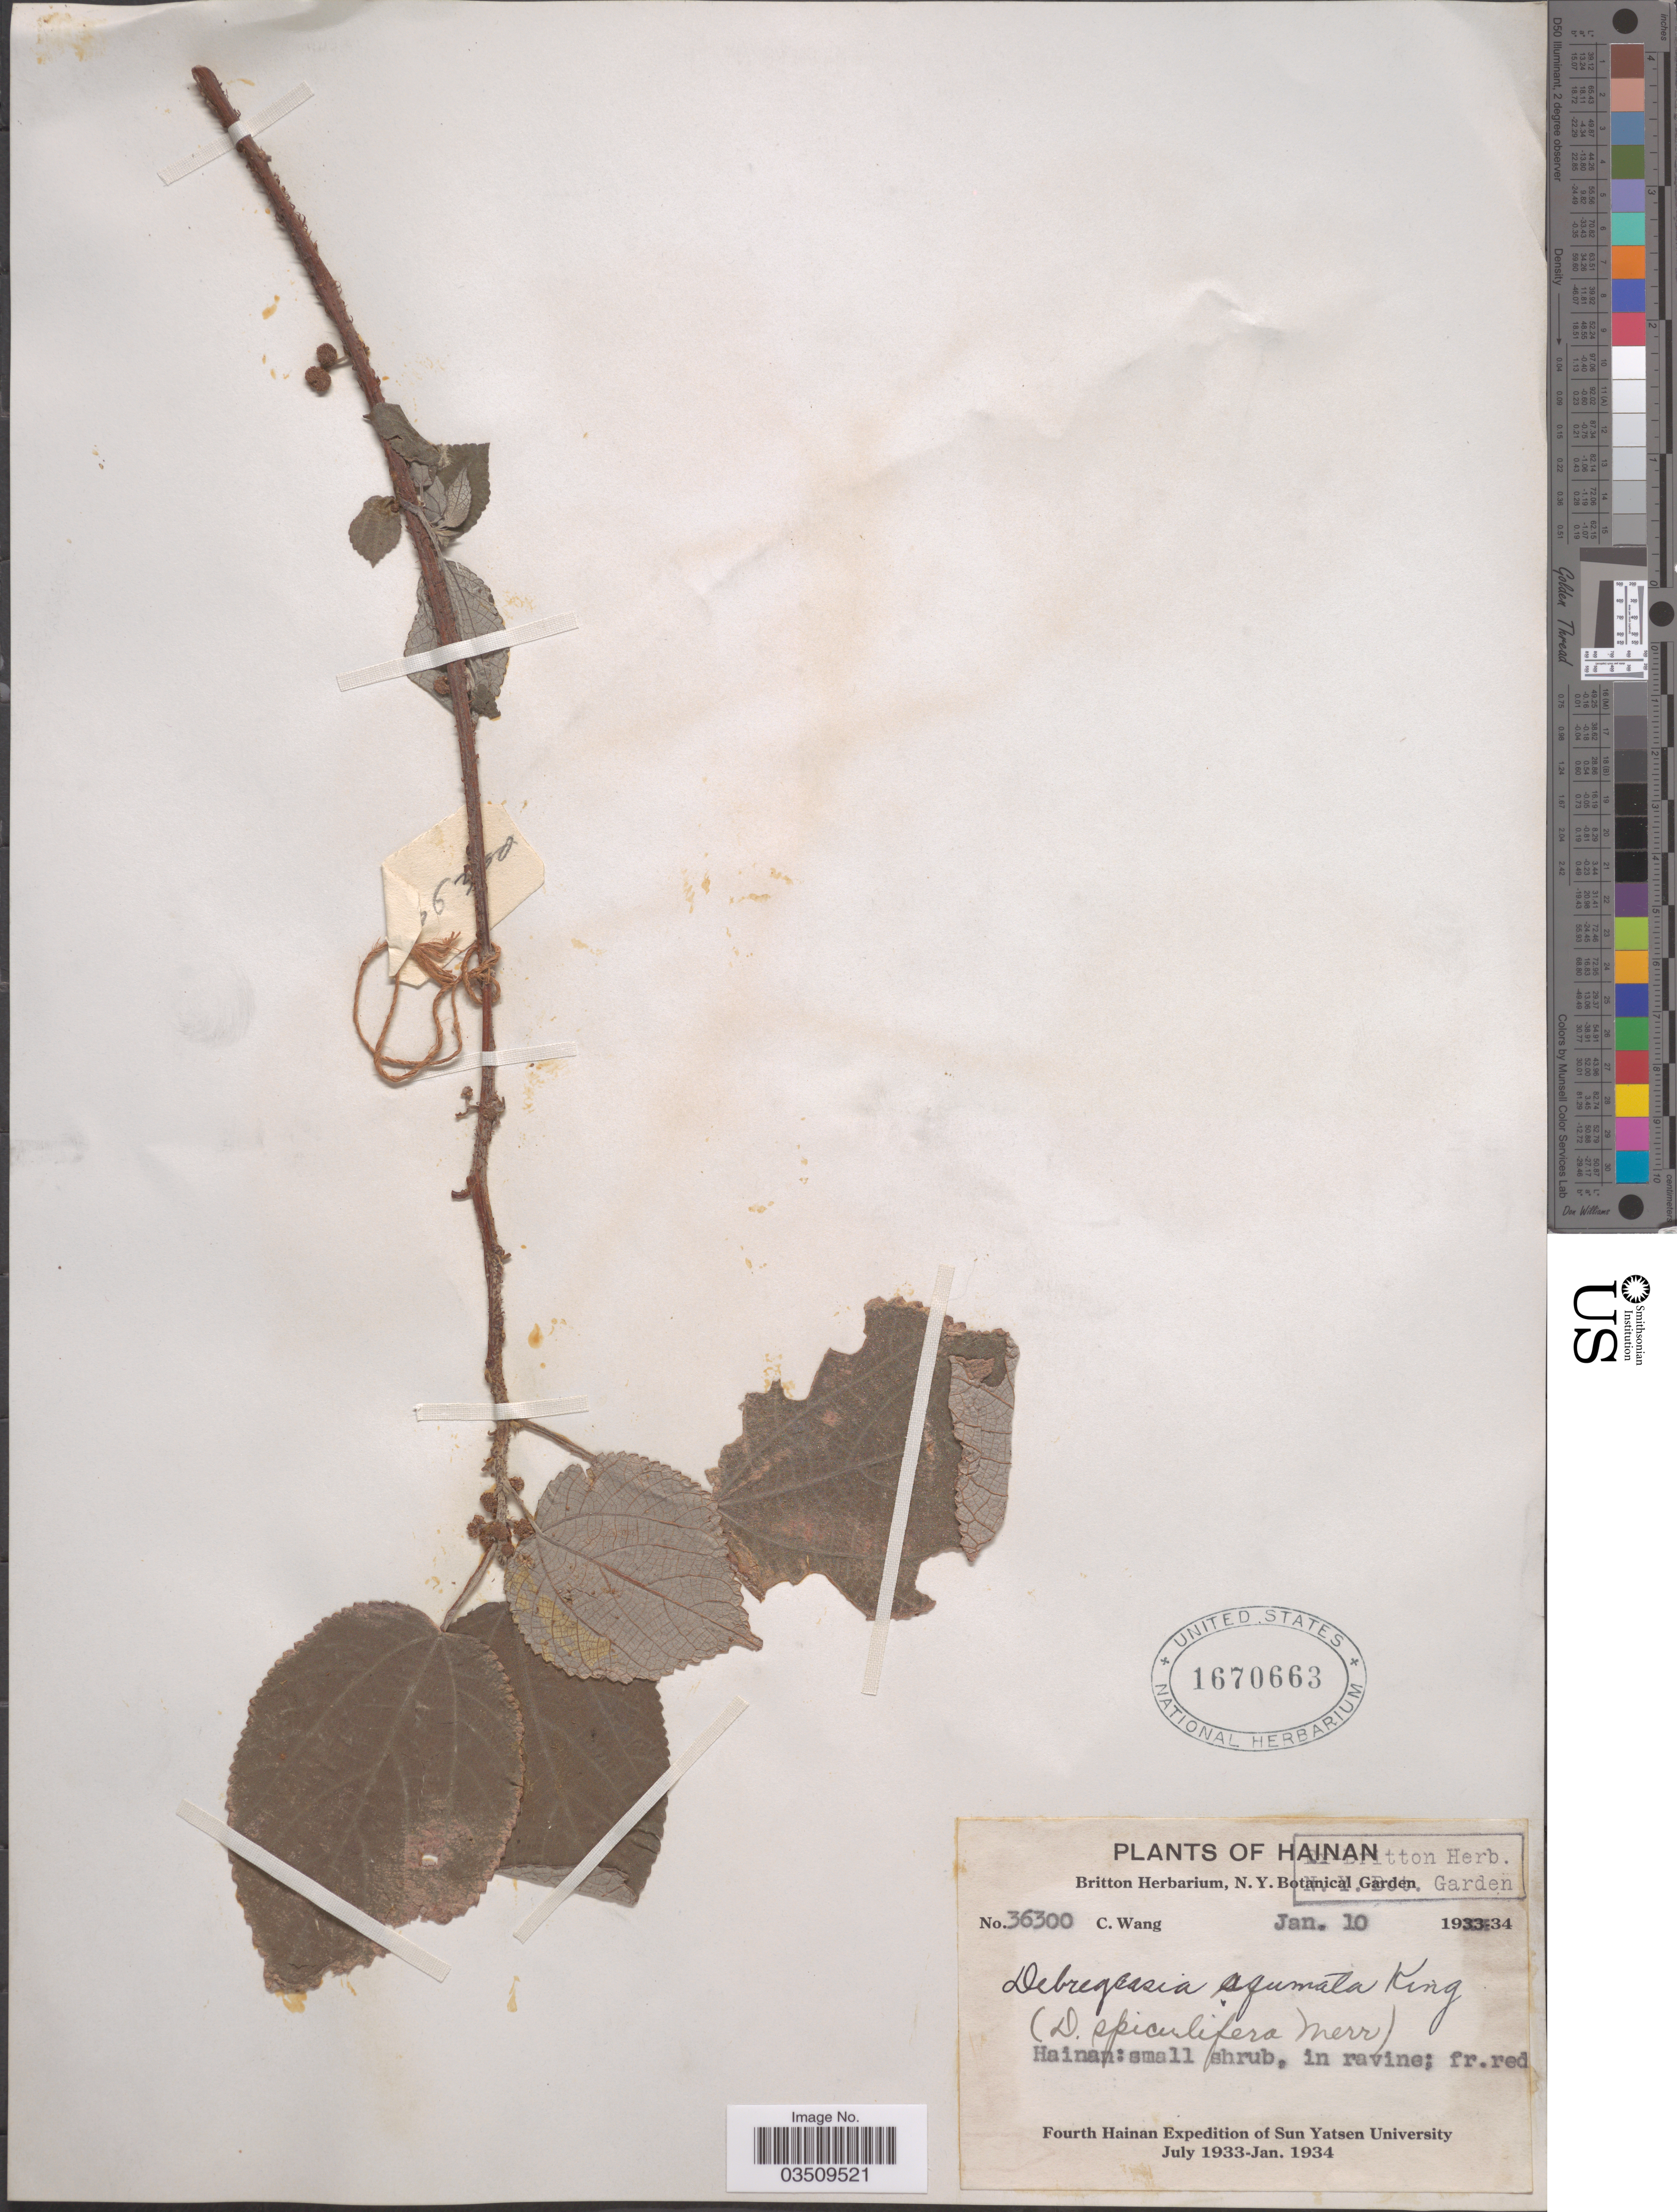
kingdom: Plantae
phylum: Tracheophyta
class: Magnoliopsida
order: Rosales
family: Urticaceae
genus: Debregeasia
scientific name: Debregeasia squamata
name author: King ex Hook. f.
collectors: C. Wang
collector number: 36300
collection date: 1934-01-10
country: China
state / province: Hainan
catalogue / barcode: US 1670663